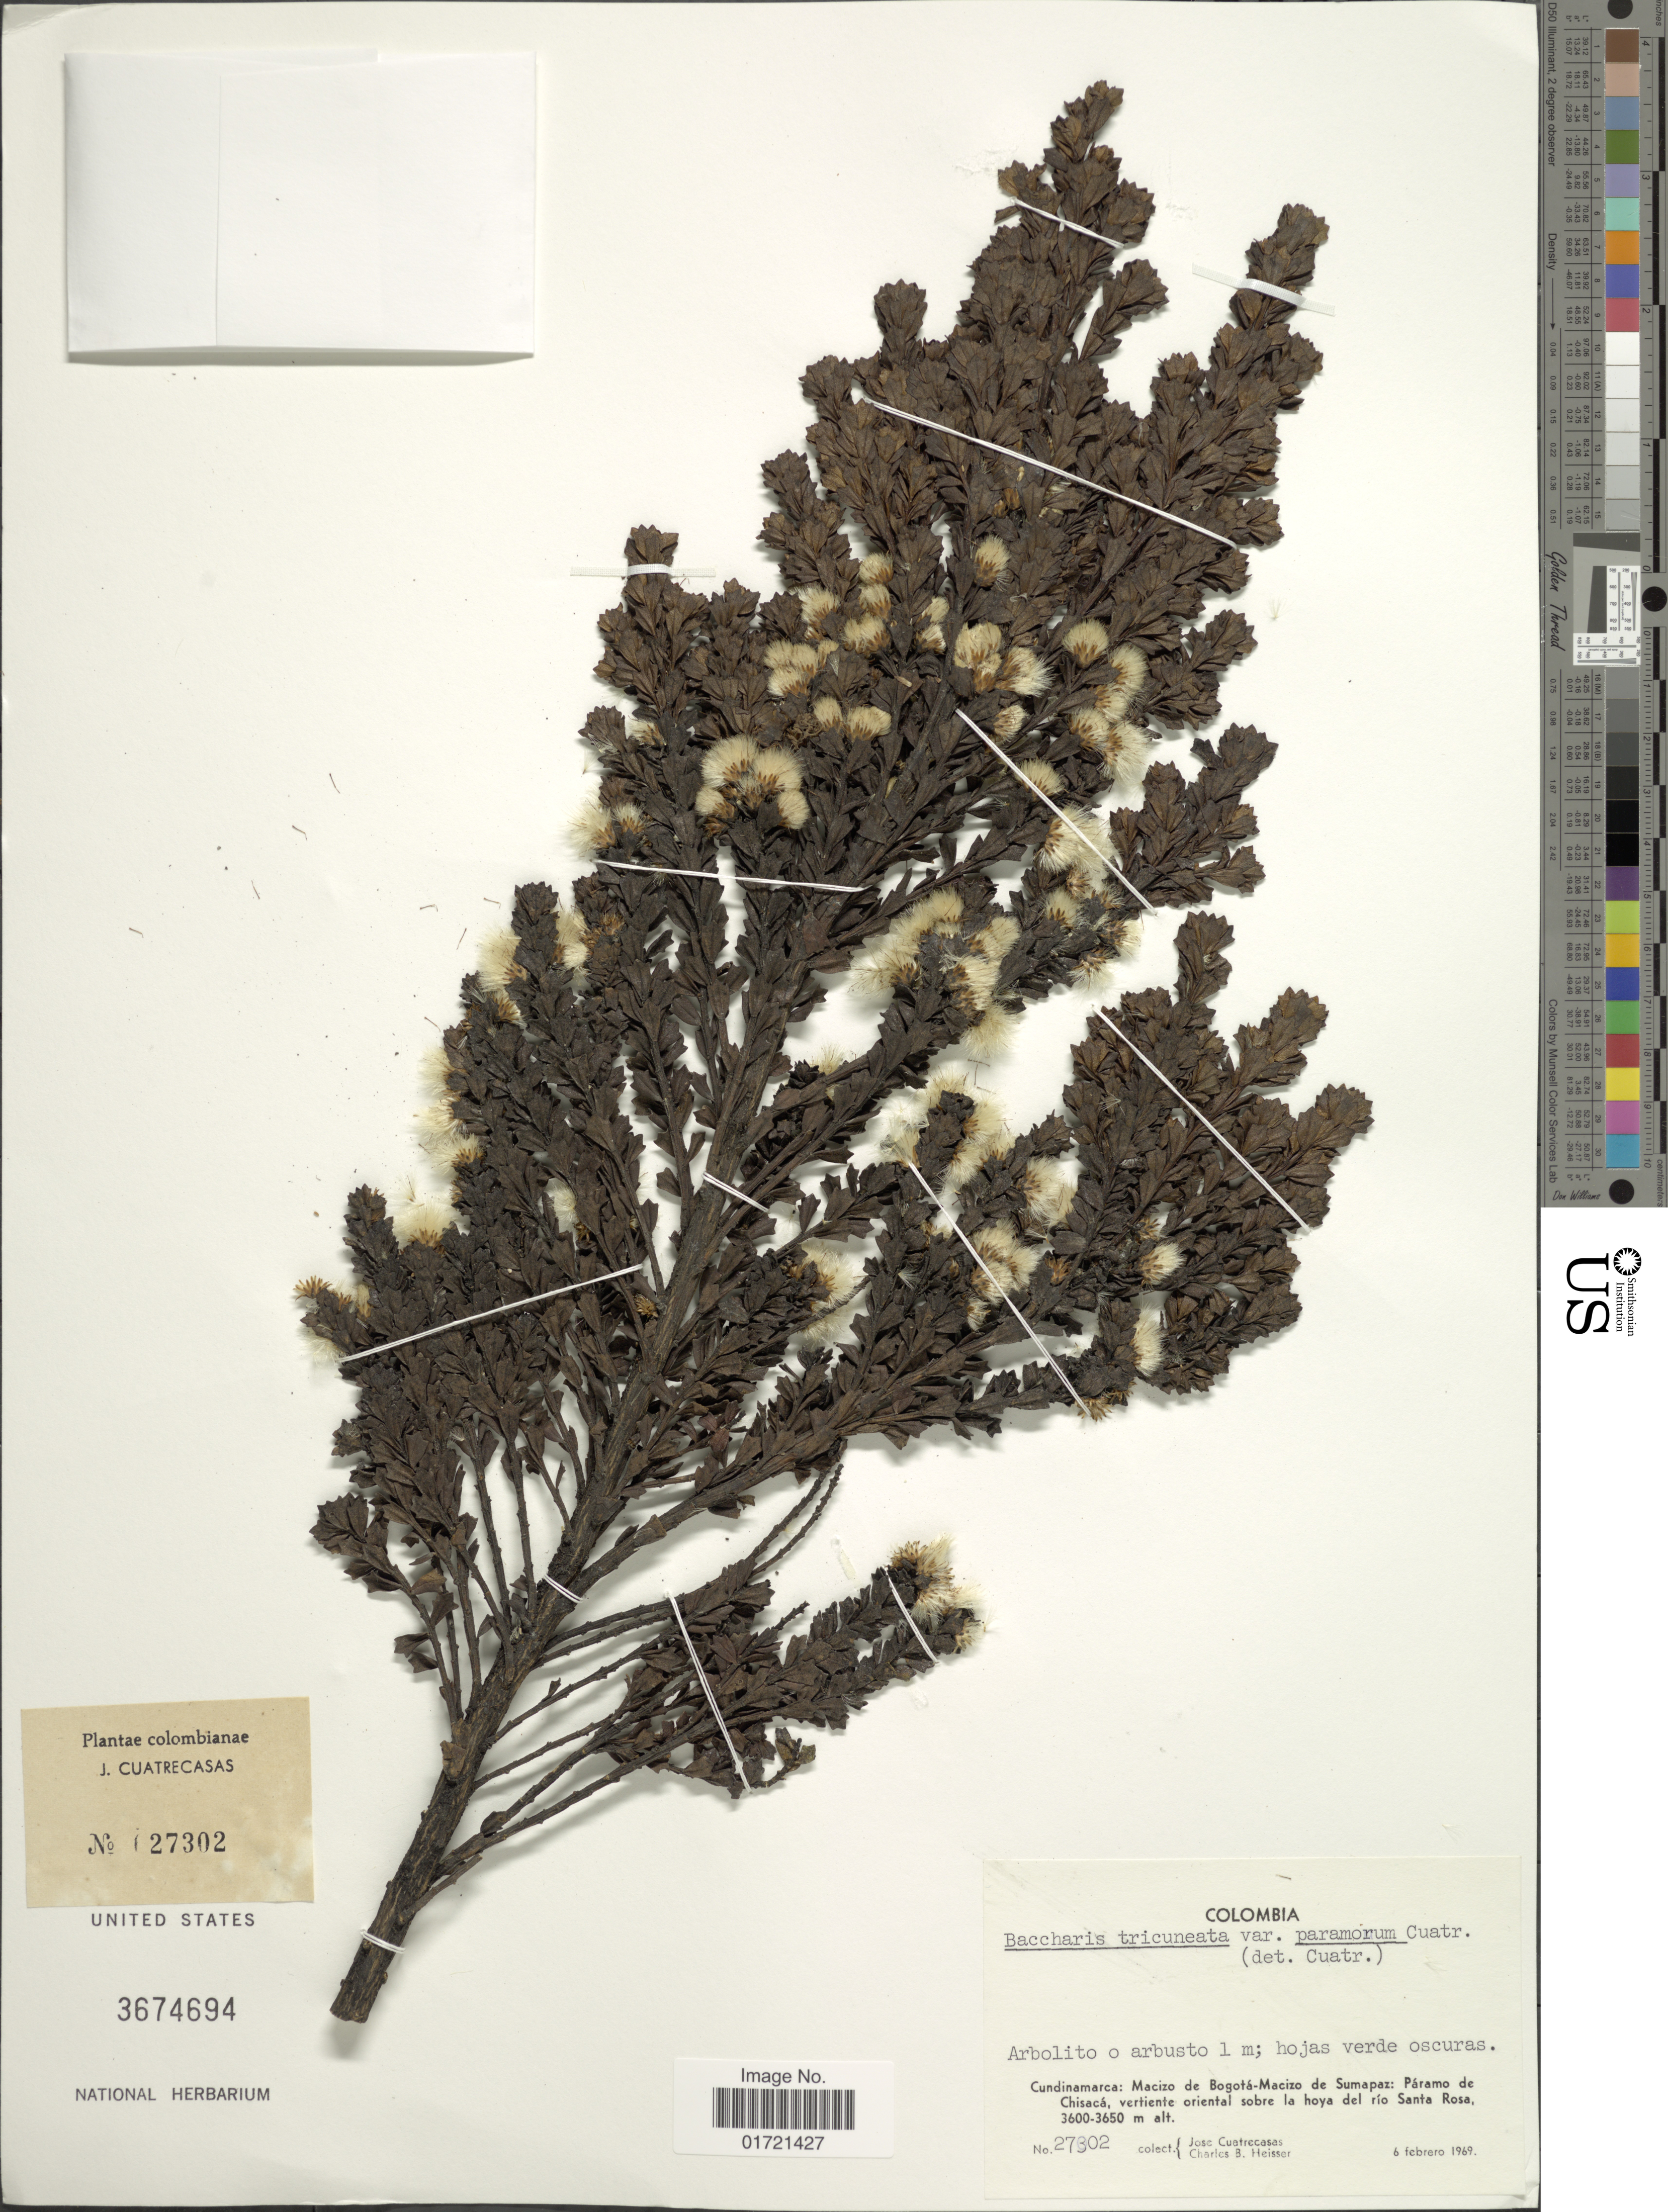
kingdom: Plantae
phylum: Tracheophyta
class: Magnoliopsida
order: Asterales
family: Asteraceae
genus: Baccharis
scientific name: Baccharis tricuneata var. paramorum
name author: Cuatrec.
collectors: J. Cuatrecasas & C. B. Heisser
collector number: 27302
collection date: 1969-02-06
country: Colombia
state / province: Cundinamarca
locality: Macizo de Bogota-Macizo de Sumapaz: Paramo de Chisaca, vertiente oriental sobre la hoya del rio Santa Rosa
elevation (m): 3600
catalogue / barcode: US 3674694